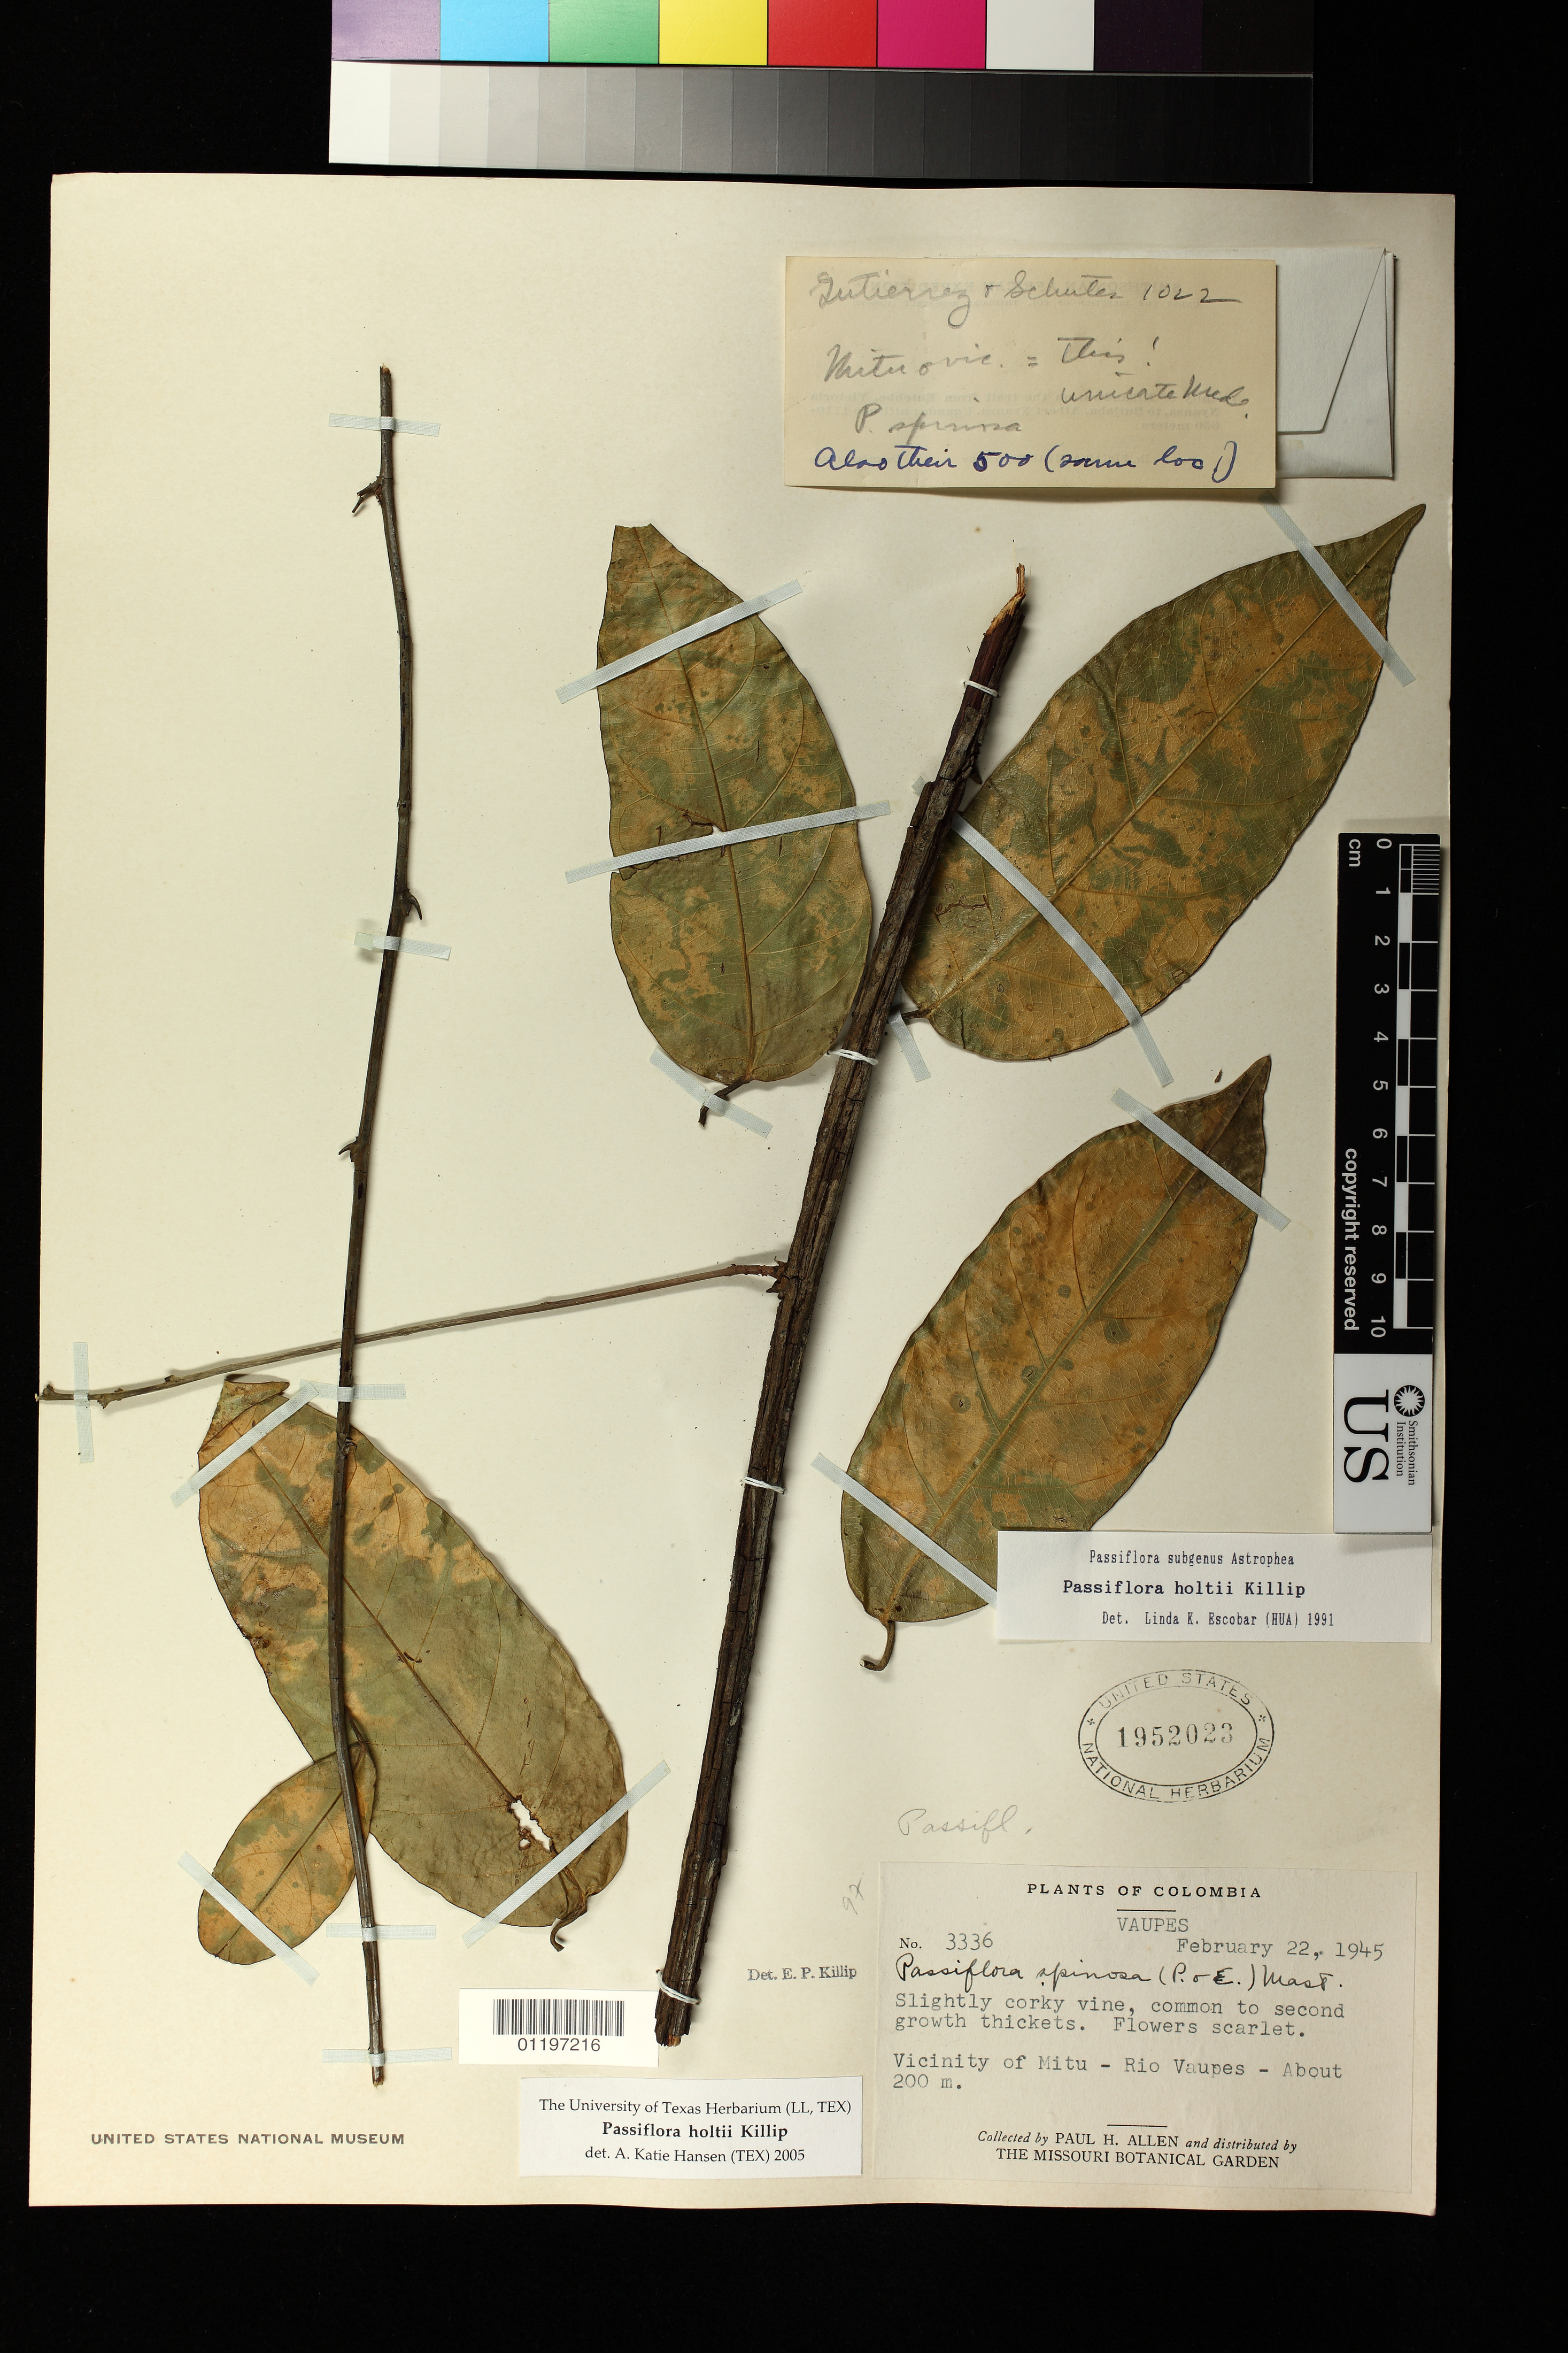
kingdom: Plantae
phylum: Tracheophyta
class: Magnoliopsida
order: Malpighiales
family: Passifloraceae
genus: Passiflora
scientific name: Passiflora holtii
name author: Killip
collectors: P. H. Allen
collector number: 3336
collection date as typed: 22 Feb 1945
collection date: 1945-02-22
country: Colombia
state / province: Vaupés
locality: Vaupes: Vicinity of Mitu - Rio Vaupes - About 200 m.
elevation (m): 200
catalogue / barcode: US 1952023